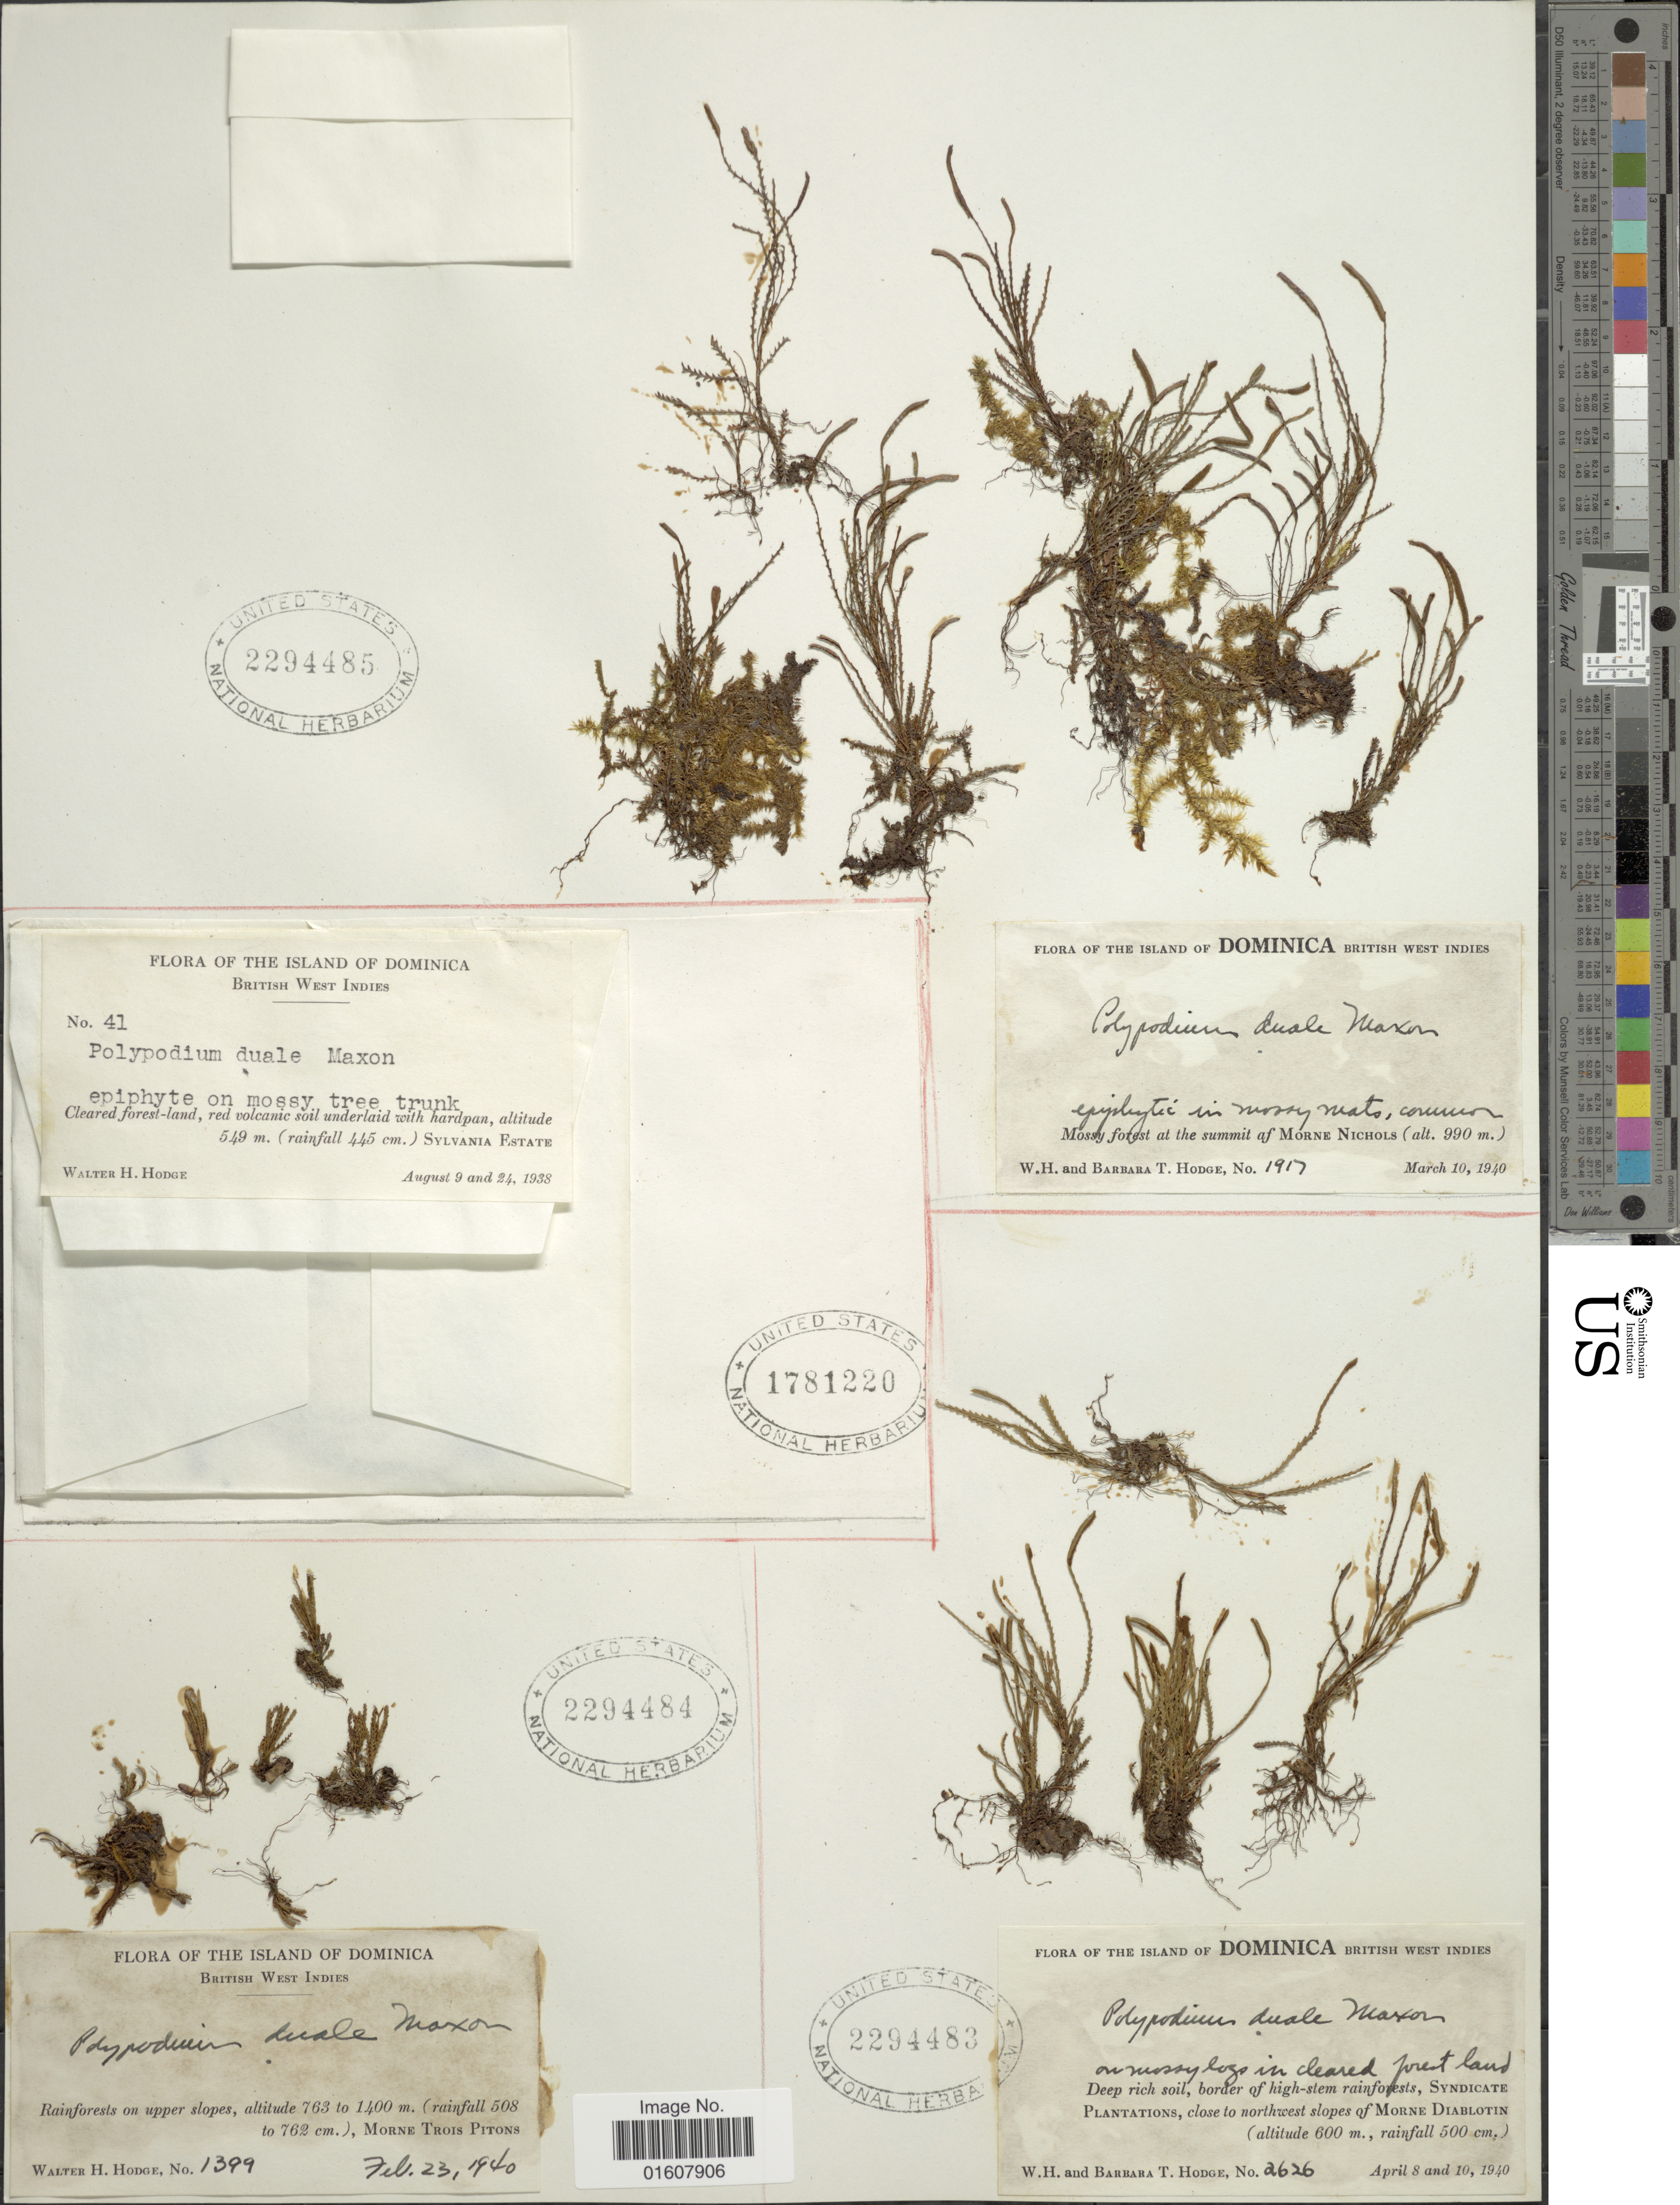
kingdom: Plantae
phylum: Tracheophyta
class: Polypodiopsida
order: Polypodiales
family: Polypodiaceae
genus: Cochlidium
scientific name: Cochlidium serrulatum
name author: (Sw.) L.E. Bishop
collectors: W. Hodge & B. Hodge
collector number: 1917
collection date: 1940-03-10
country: Dominica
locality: British West Indies. Mossy forest at the summit of Morne Nichols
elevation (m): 990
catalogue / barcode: US 1781220-4